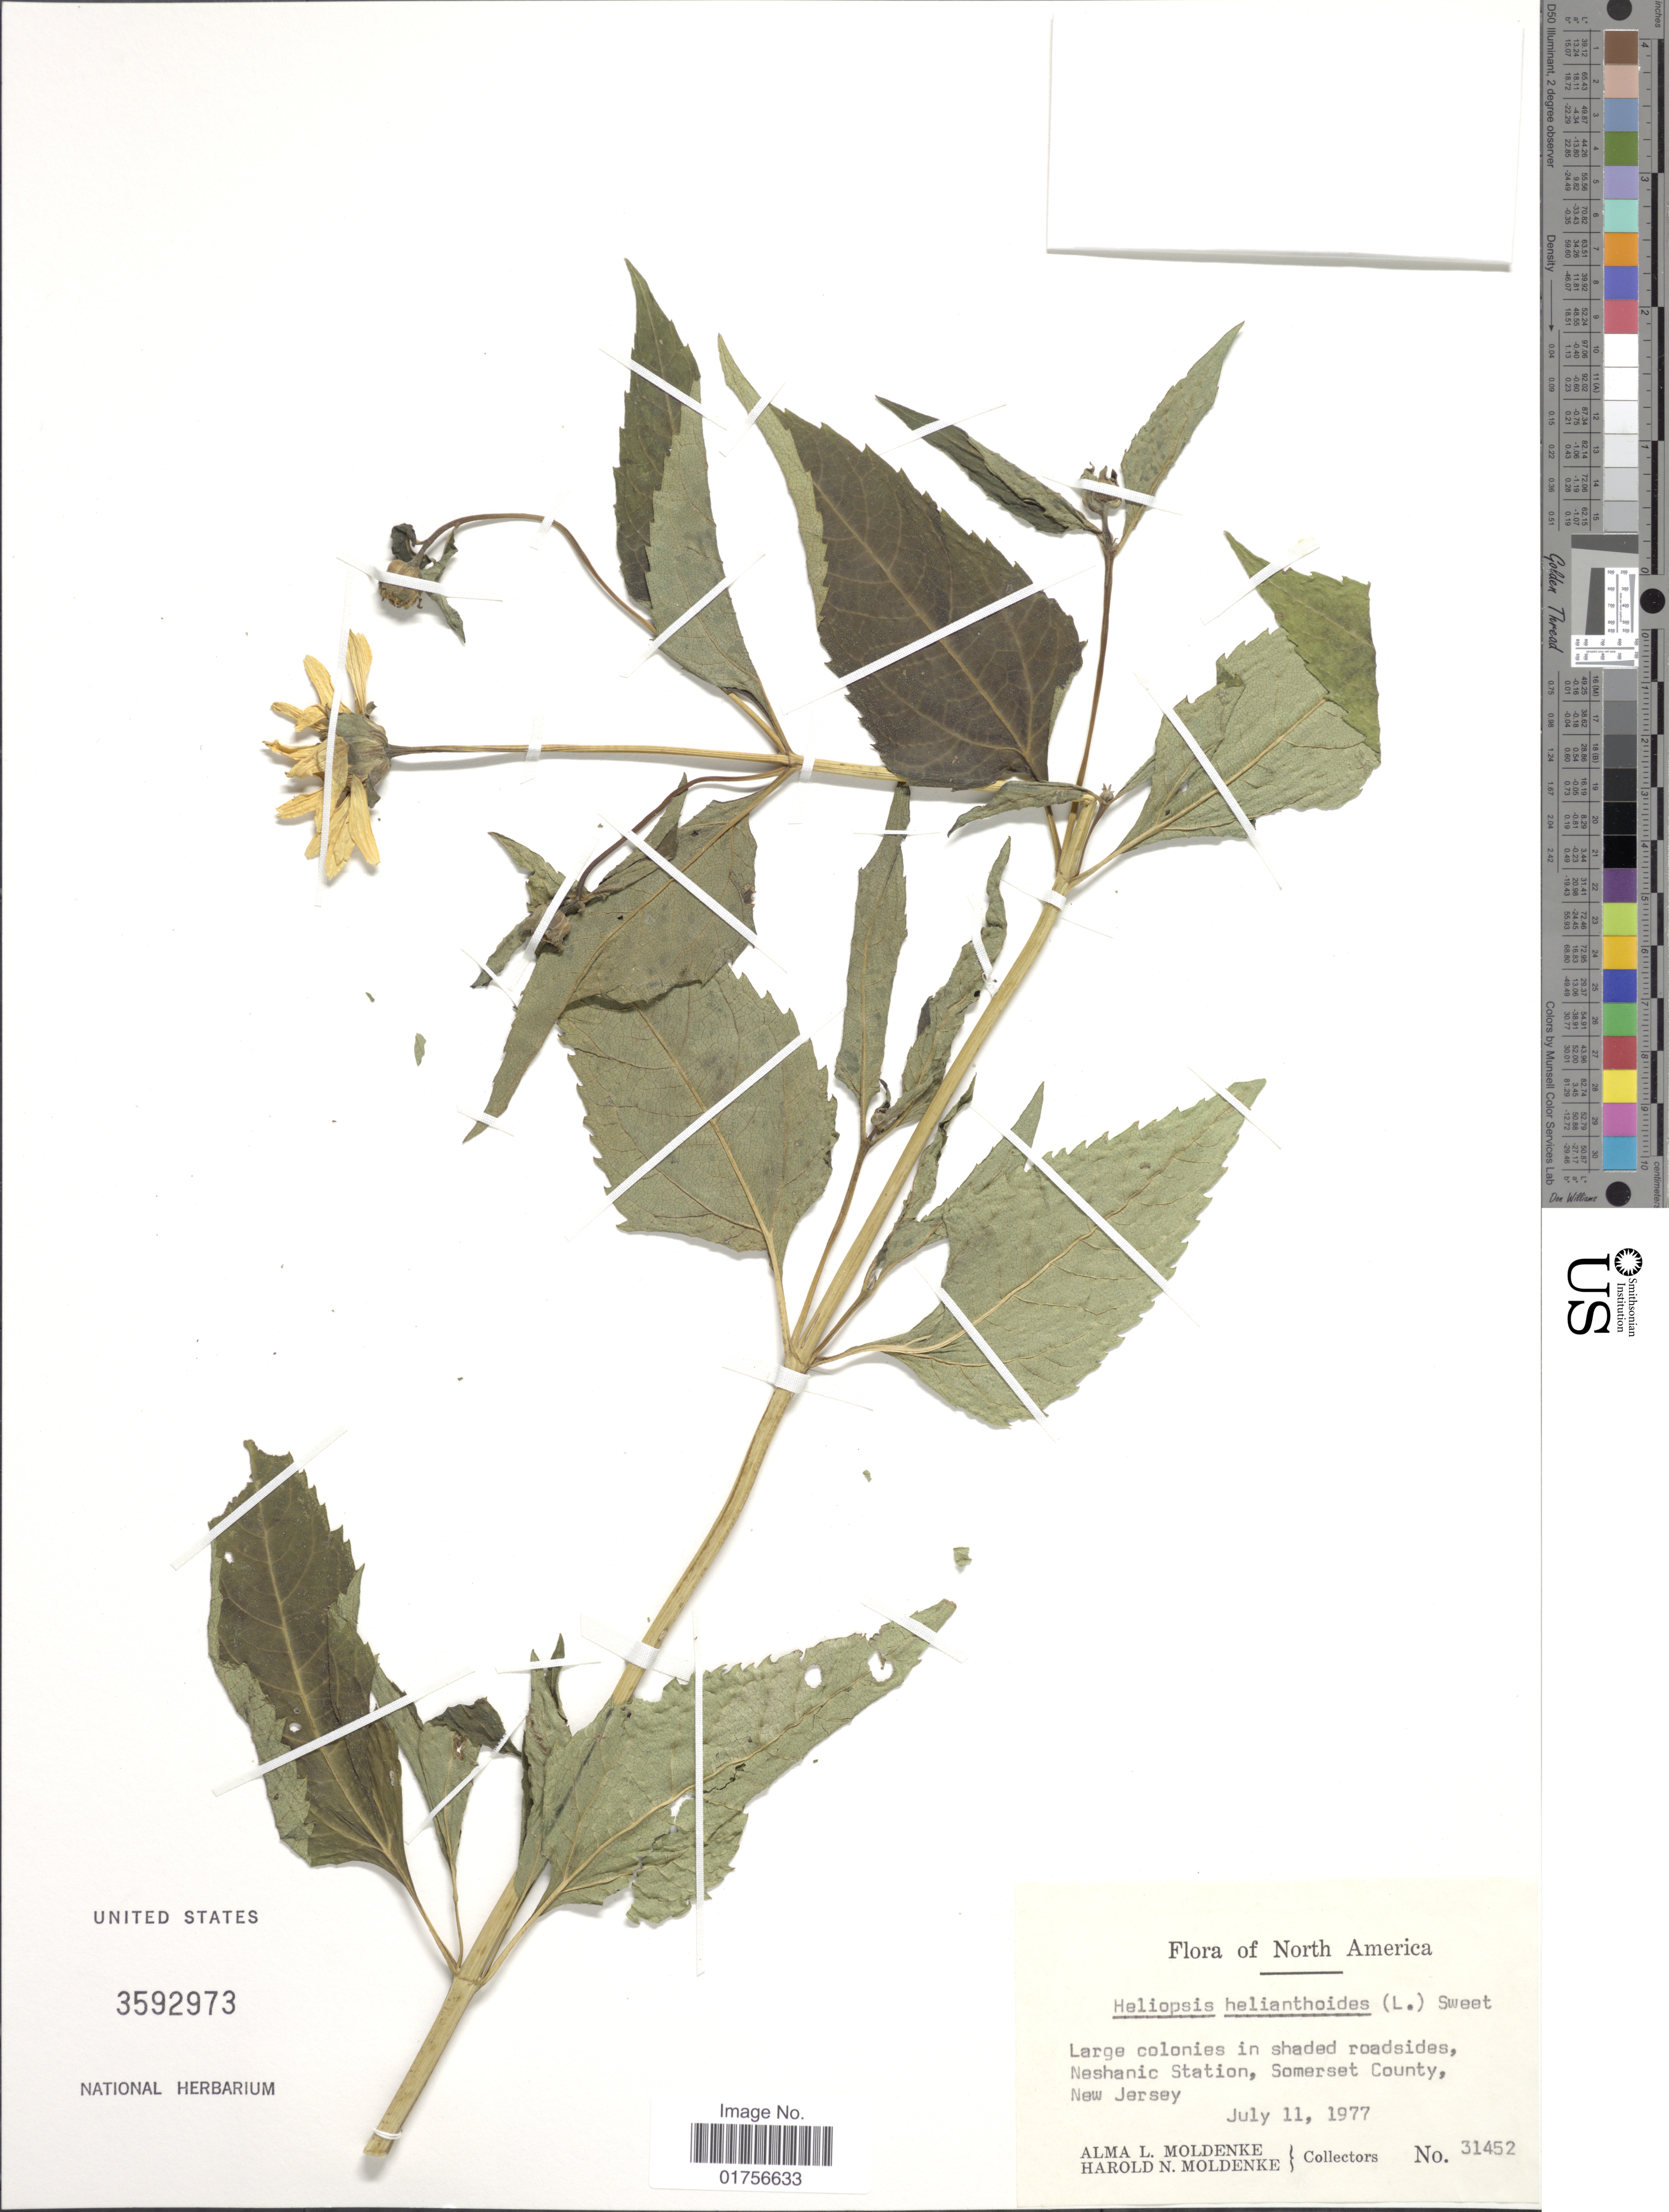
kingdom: Plantae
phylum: Tracheophyta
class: Magnoliopsida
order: Asterales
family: Asteraceae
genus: Heliopsis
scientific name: Heliopsis helianthoides subsp. helianthoides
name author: (L.) Sweet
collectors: A. L. Moldenke & H. N. Moldenke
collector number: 31452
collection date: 1977-07-11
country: United States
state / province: New Jersey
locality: Neshanic Station, Somerset County, New Jersey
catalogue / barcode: US 3592973